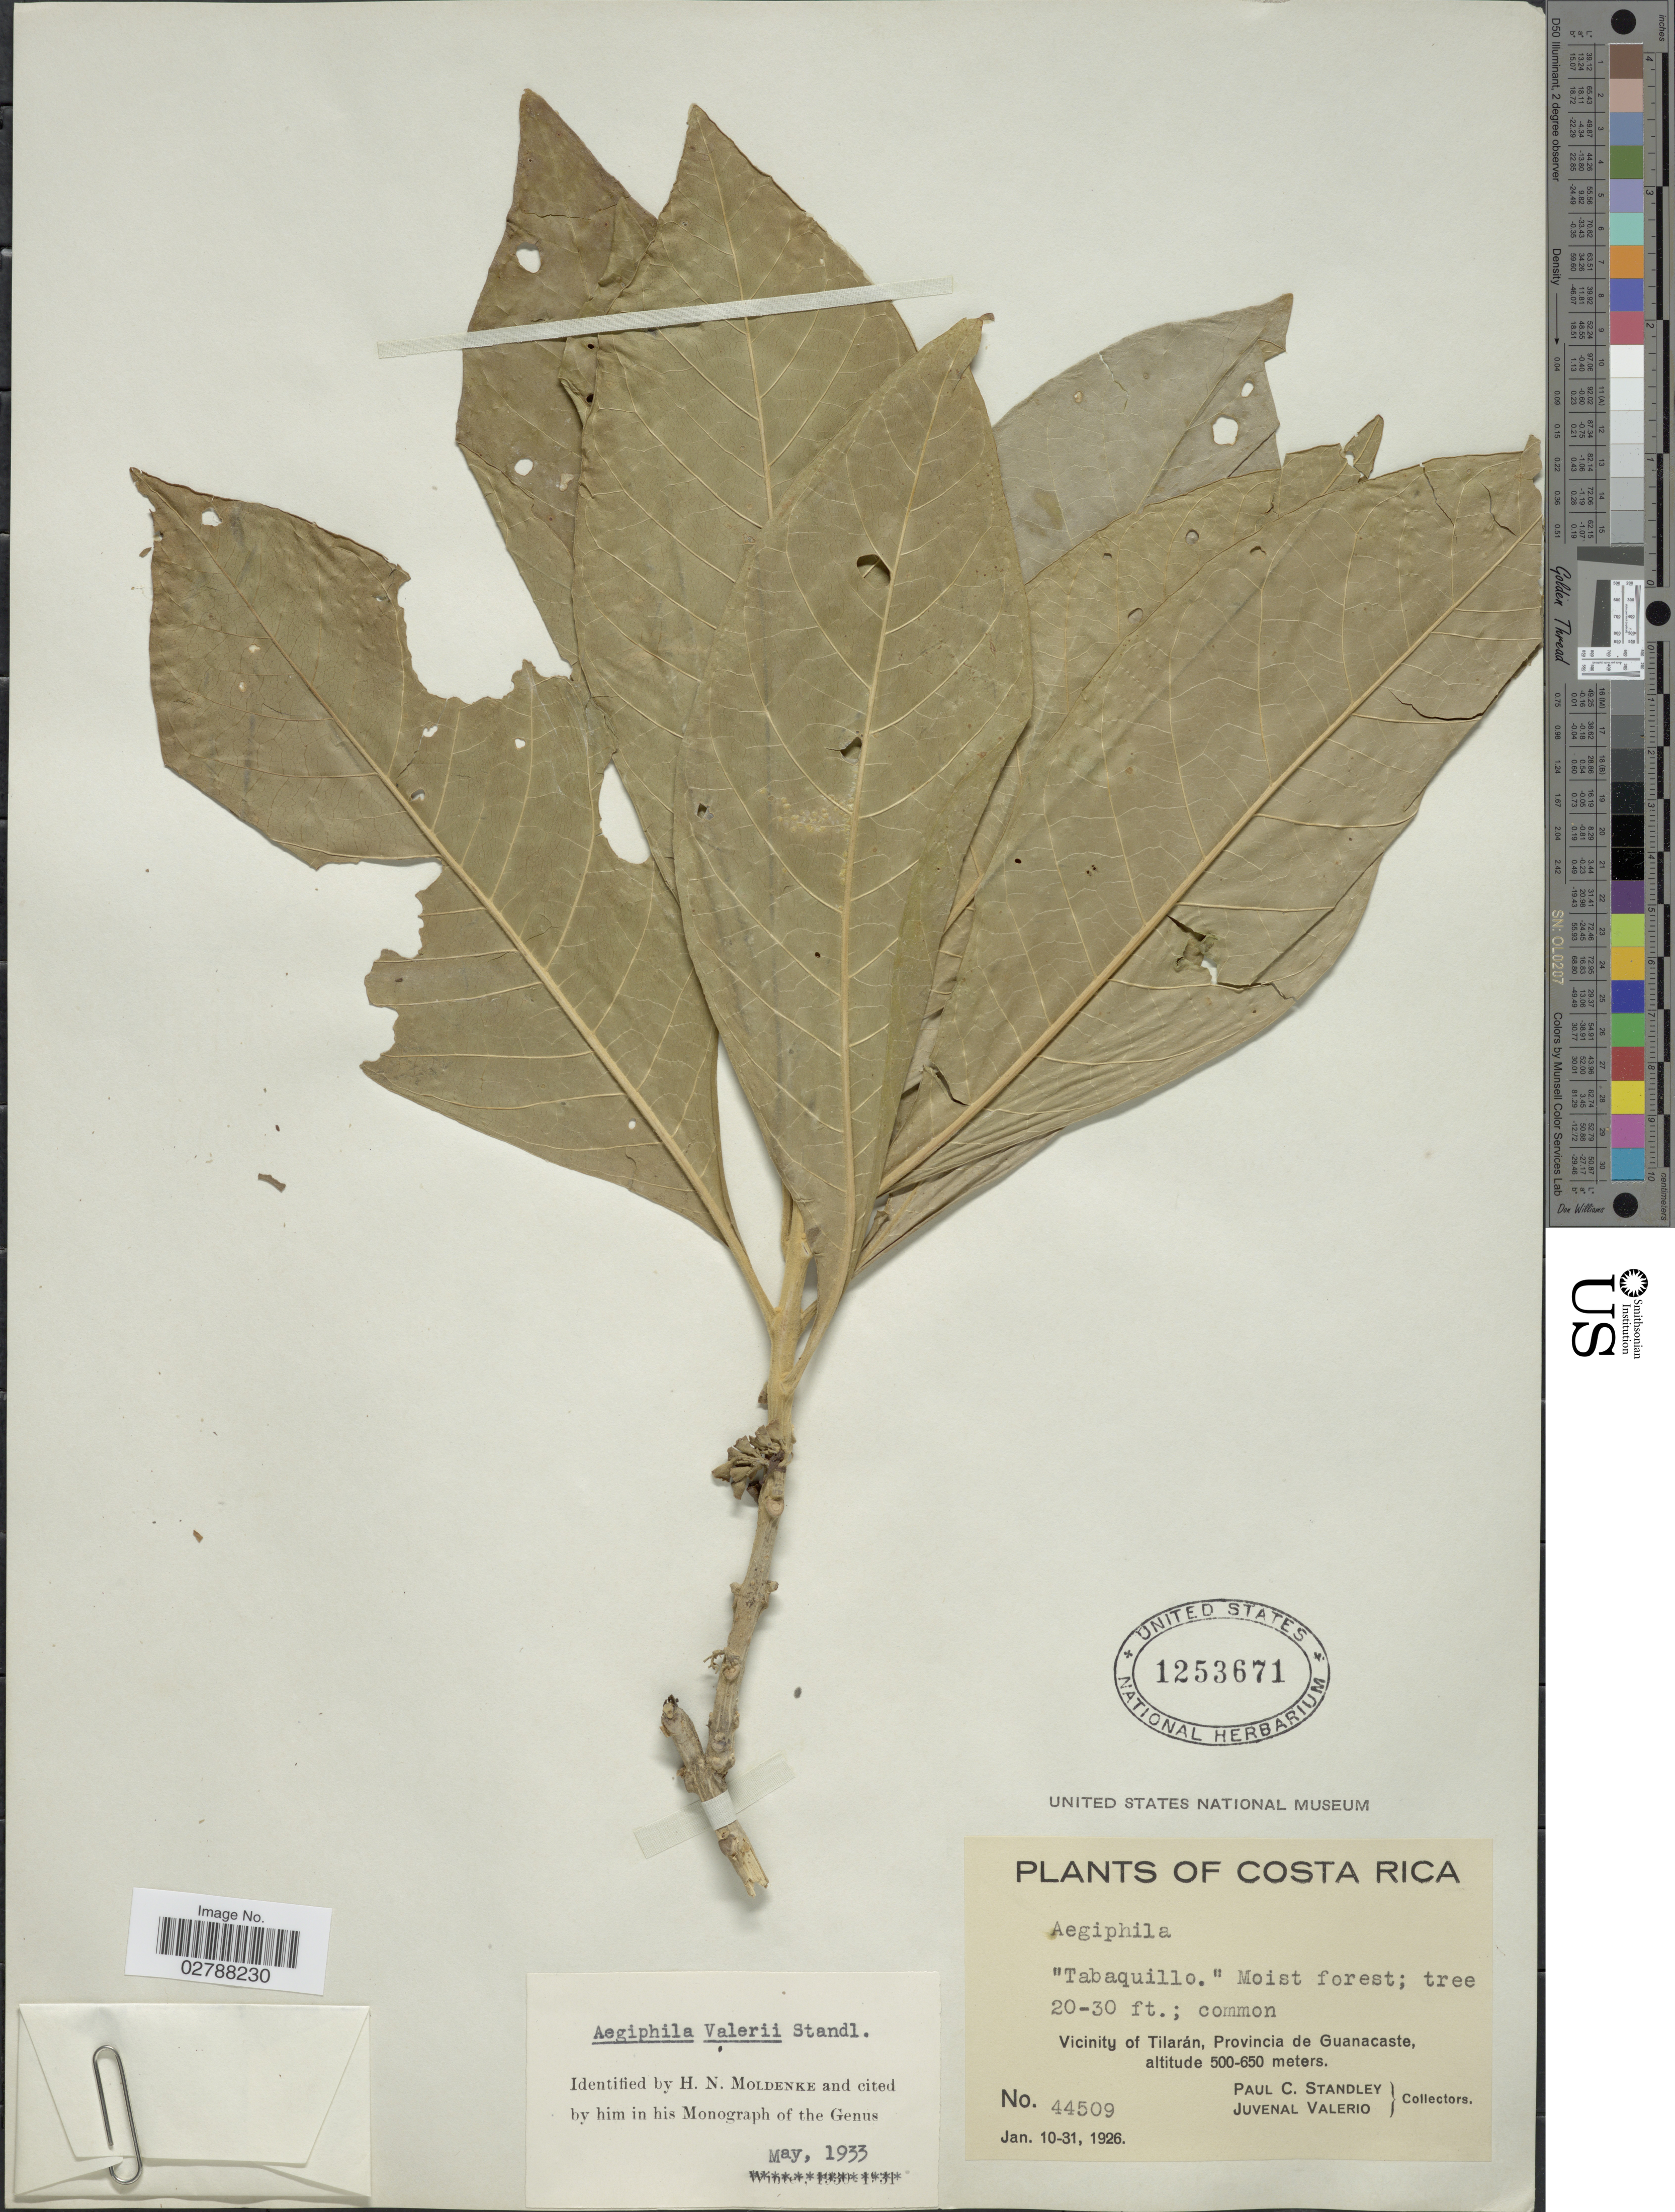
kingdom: Plantae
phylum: Tracheophyta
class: Magnoliopsida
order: Lamiales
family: Lamiaceae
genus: Aegiphila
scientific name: Aegiphila valerii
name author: Standl.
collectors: P. C. Standley & J. Valerio R.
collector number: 44509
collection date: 1926-01-10/1926-01-31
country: Costa Rica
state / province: Guanacaste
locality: Vicinity of Tilarán, Provincia de Guanacaste.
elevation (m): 500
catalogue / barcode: US 1253671